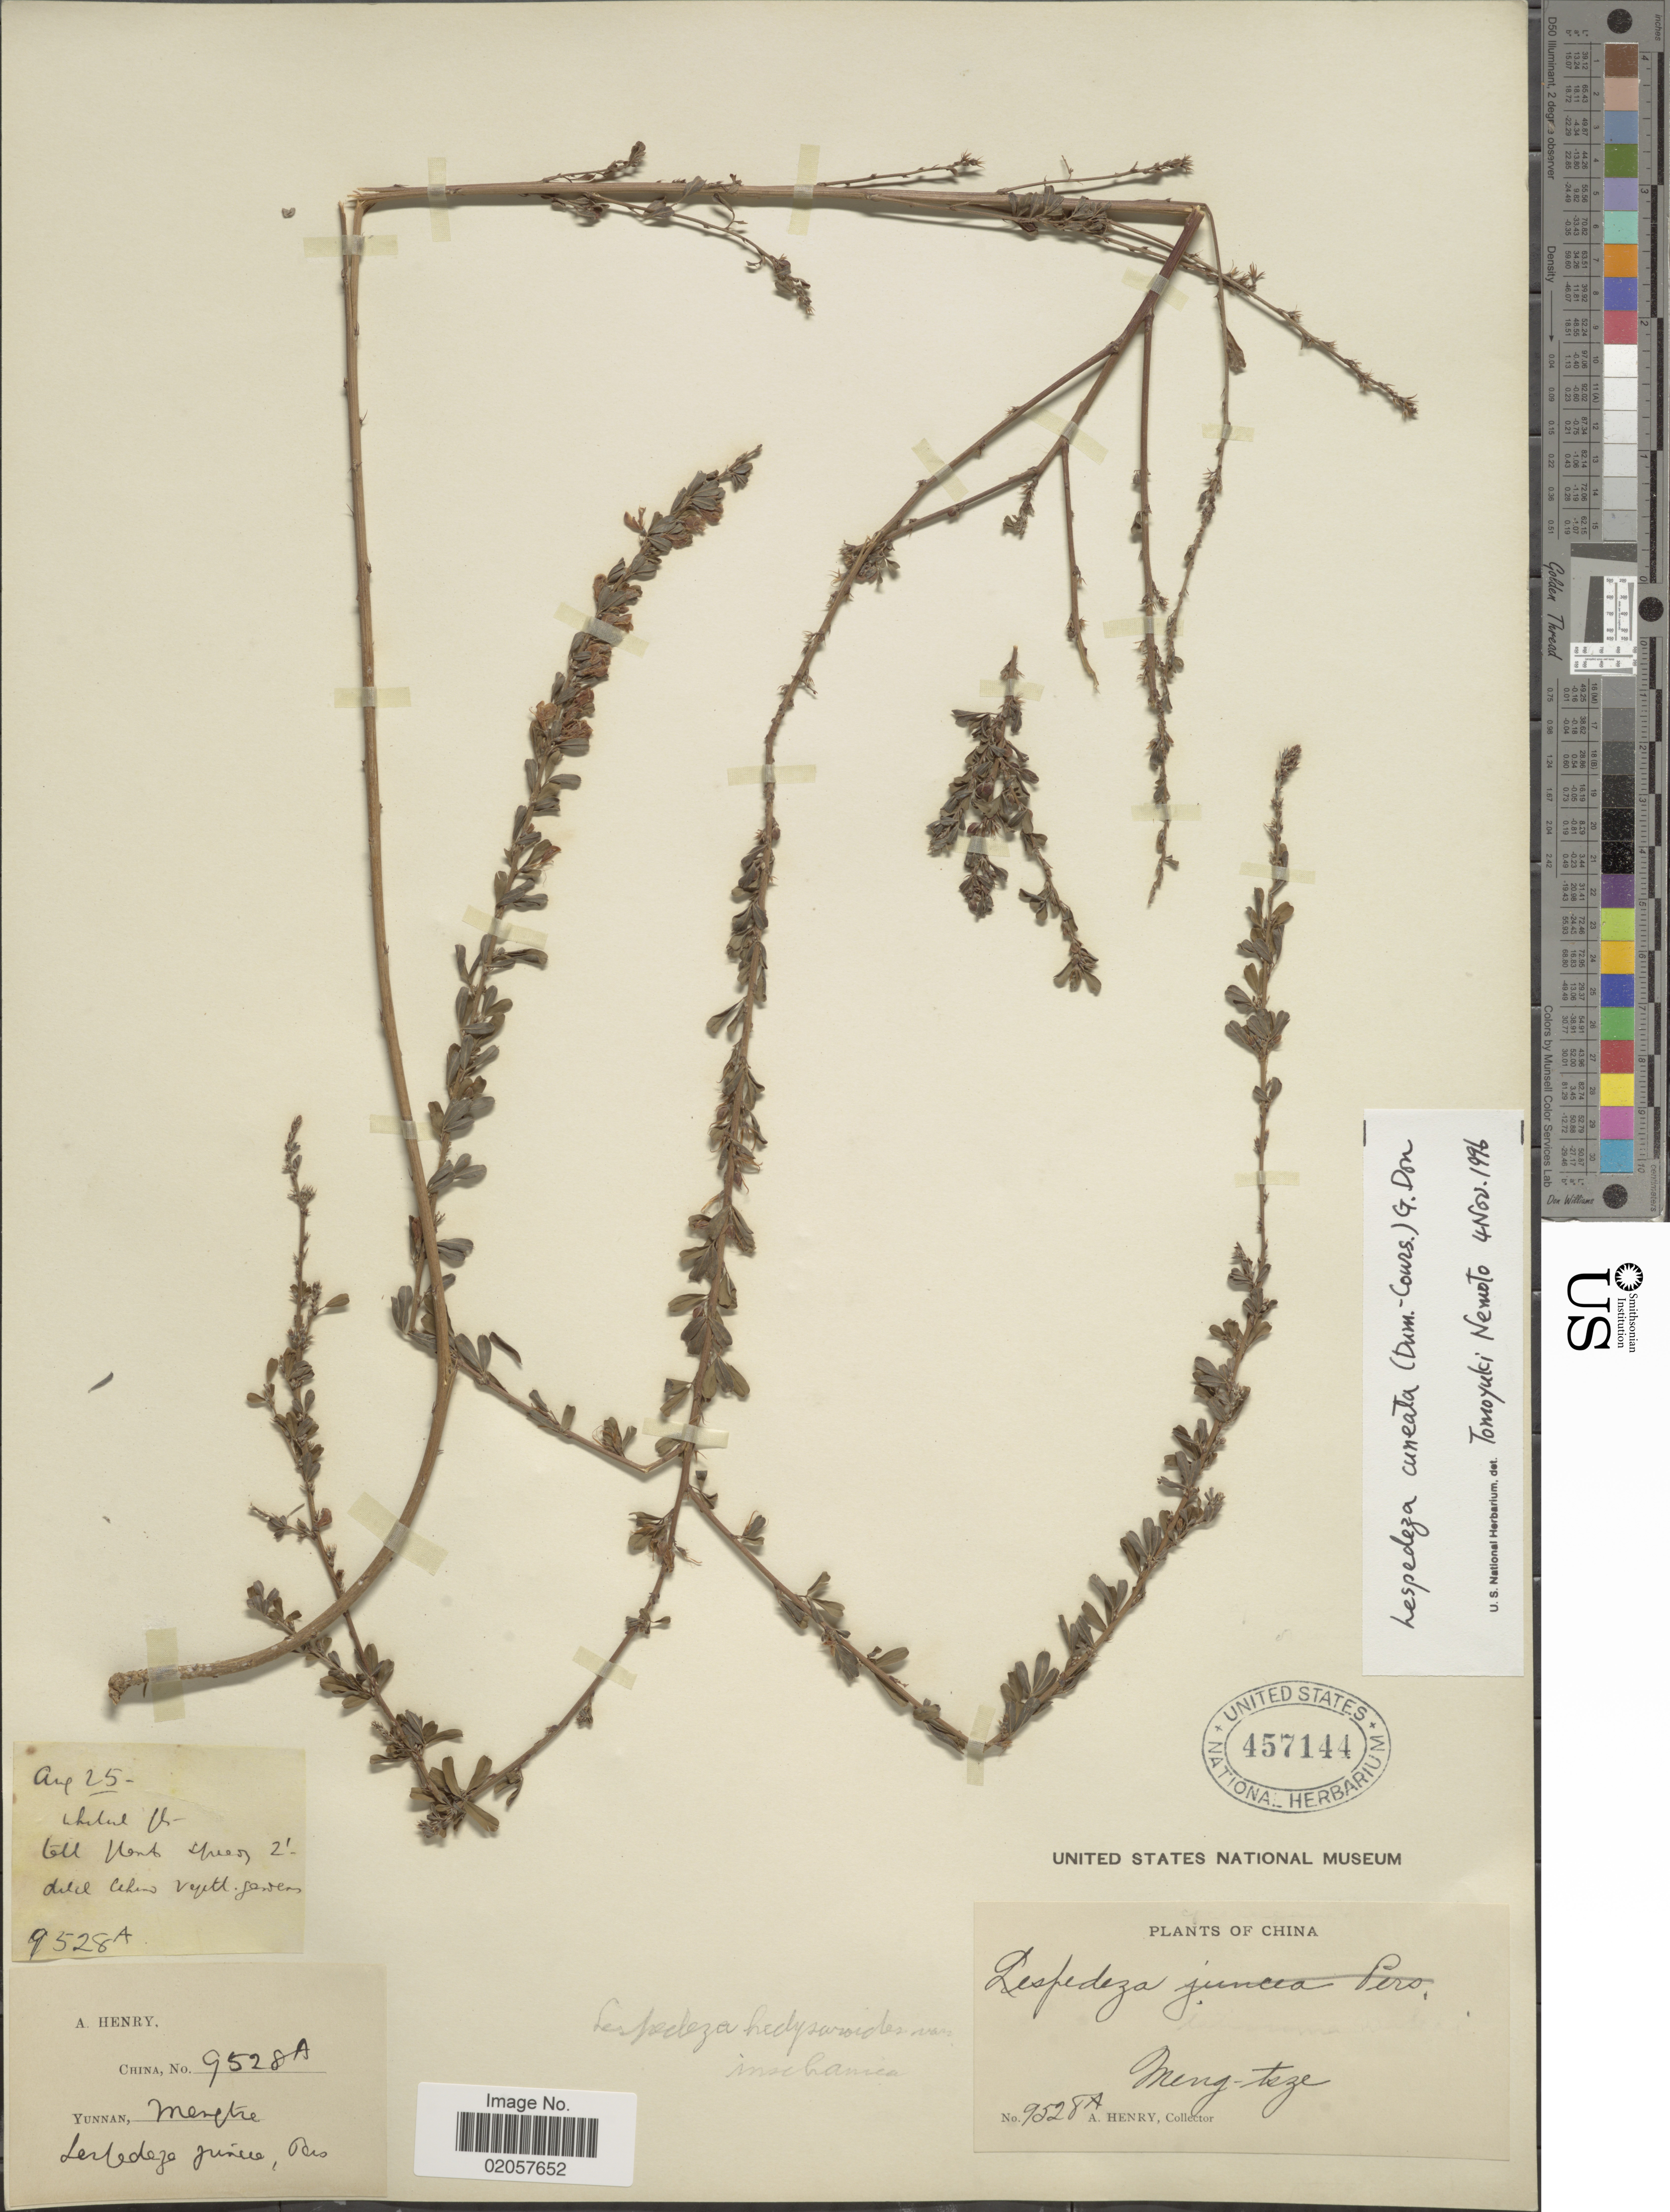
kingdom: Plantae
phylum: Tracheophyta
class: Magnoliopsida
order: Fabales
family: Fabaceae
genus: Lespedeza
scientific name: Lespedeza cuneata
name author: (Dum. Cours.) G. Don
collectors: A. Henry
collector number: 9528 A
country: China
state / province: Yunnan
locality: Meng-teze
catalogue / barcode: US 457144